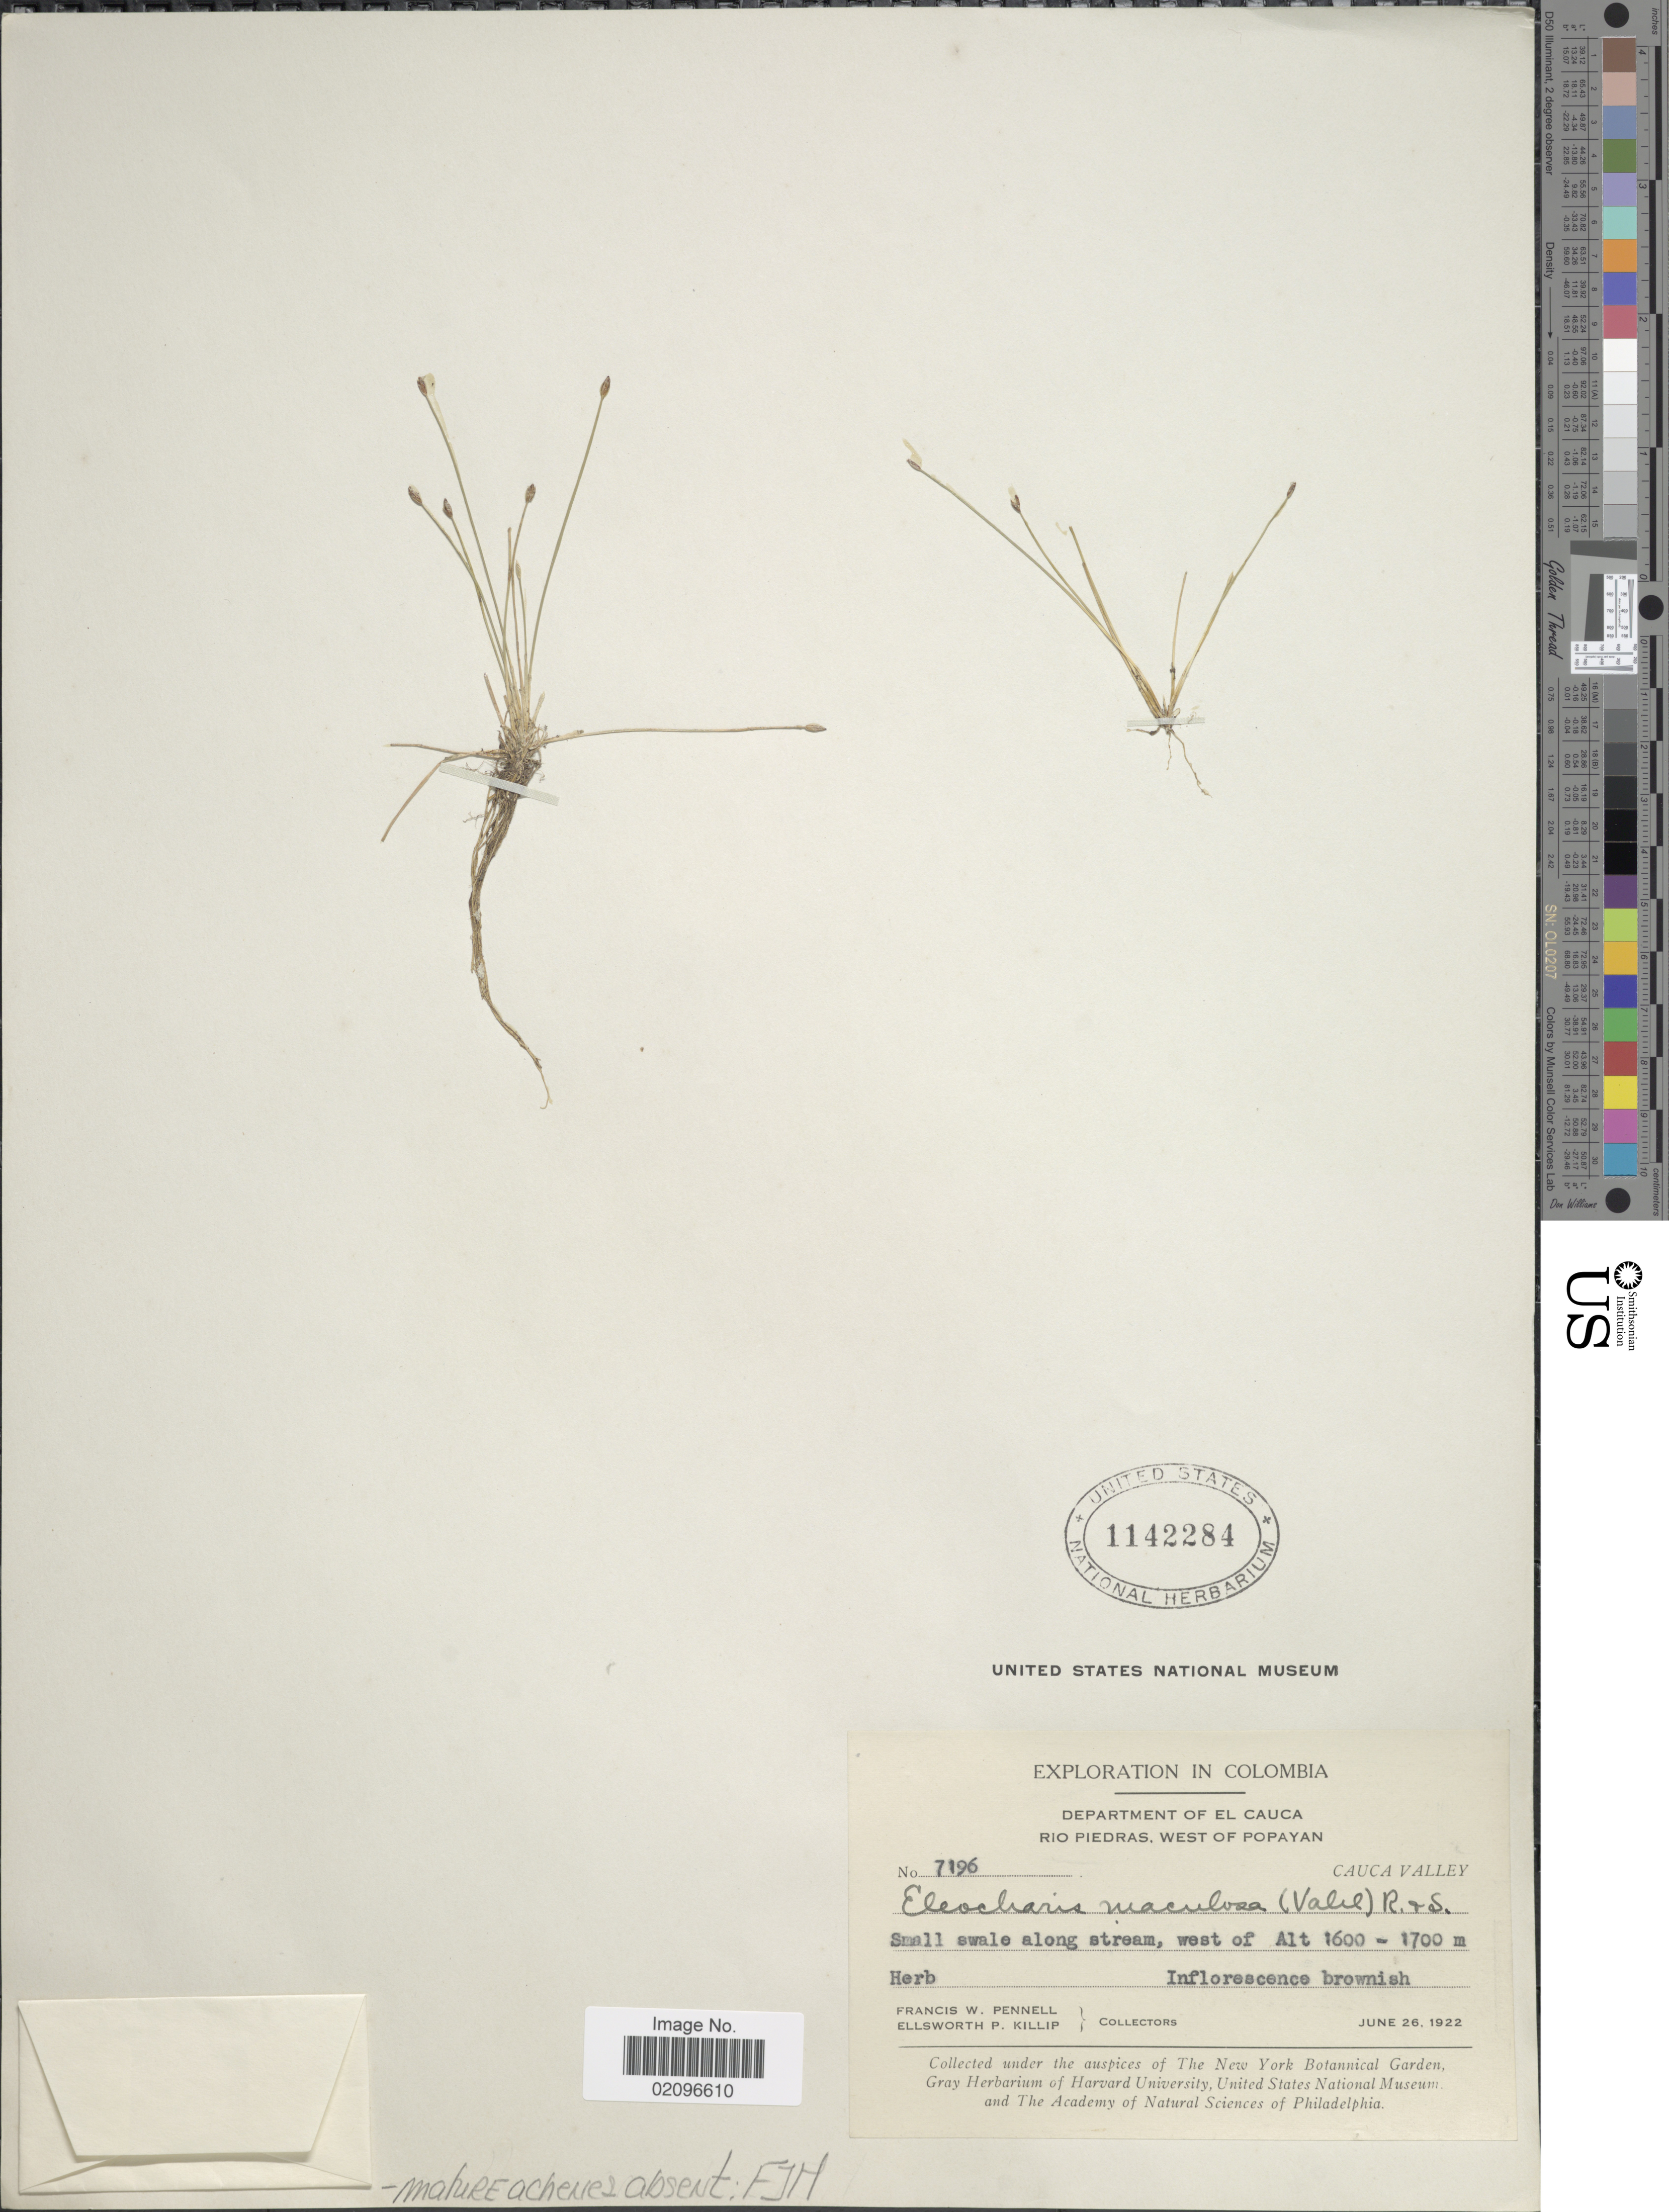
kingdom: Plantae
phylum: Tracheophyta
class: Liliopsida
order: Poales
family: Cyperaceae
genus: Eleocharis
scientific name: Eleocharis maculosa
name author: (Vahl) Roem. & Schult.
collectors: F. W. Pennell & E. P. Killip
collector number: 7196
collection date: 1922-06-26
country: Colombia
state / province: Cauca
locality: Rio Piedras, West of Popayan. Cauca Valley. Small swale along stream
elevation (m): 1600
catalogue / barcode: US 1142284